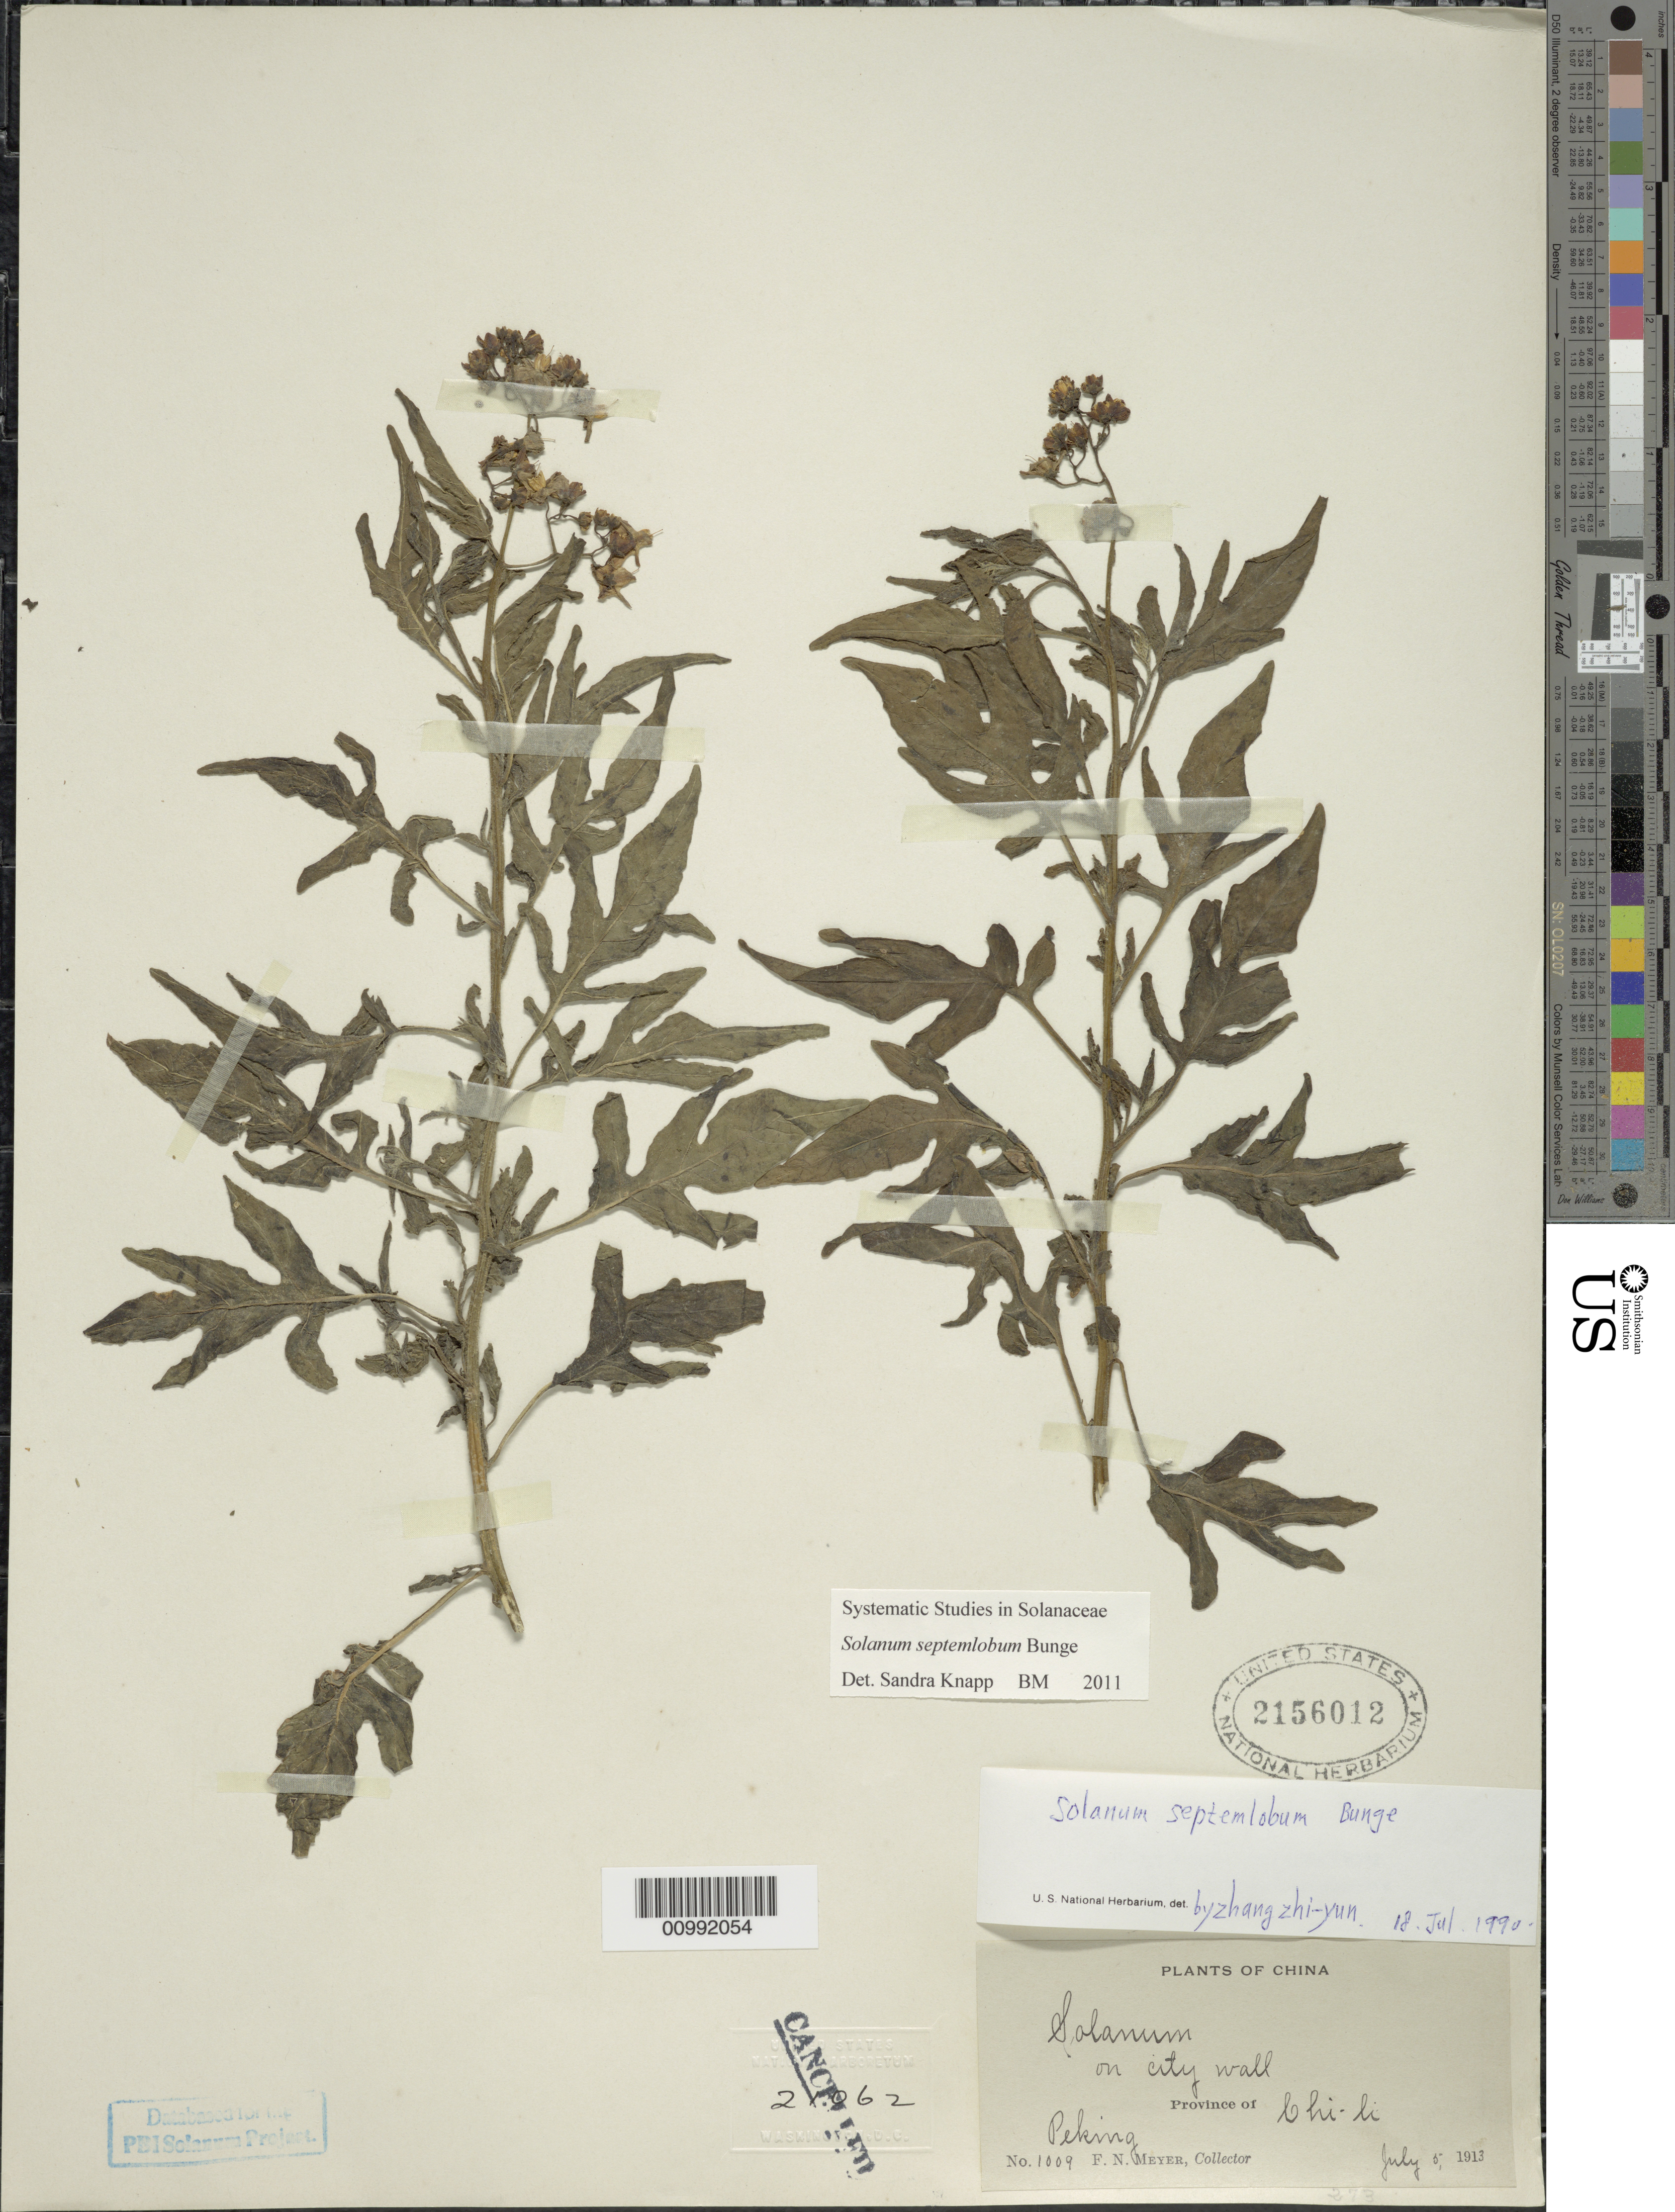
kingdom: Plantae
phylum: Tracheophyta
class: Magnoliopsida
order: Solanales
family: Solanaceae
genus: Solanum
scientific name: Solanum septemlobum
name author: Bunge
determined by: Knapp, S. D.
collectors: F. N. Meyer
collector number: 1009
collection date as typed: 5 Jul 1913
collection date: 1913-07-05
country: China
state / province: Beijing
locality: On city wall. (Peking) (Chi-li)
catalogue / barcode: US 2156012